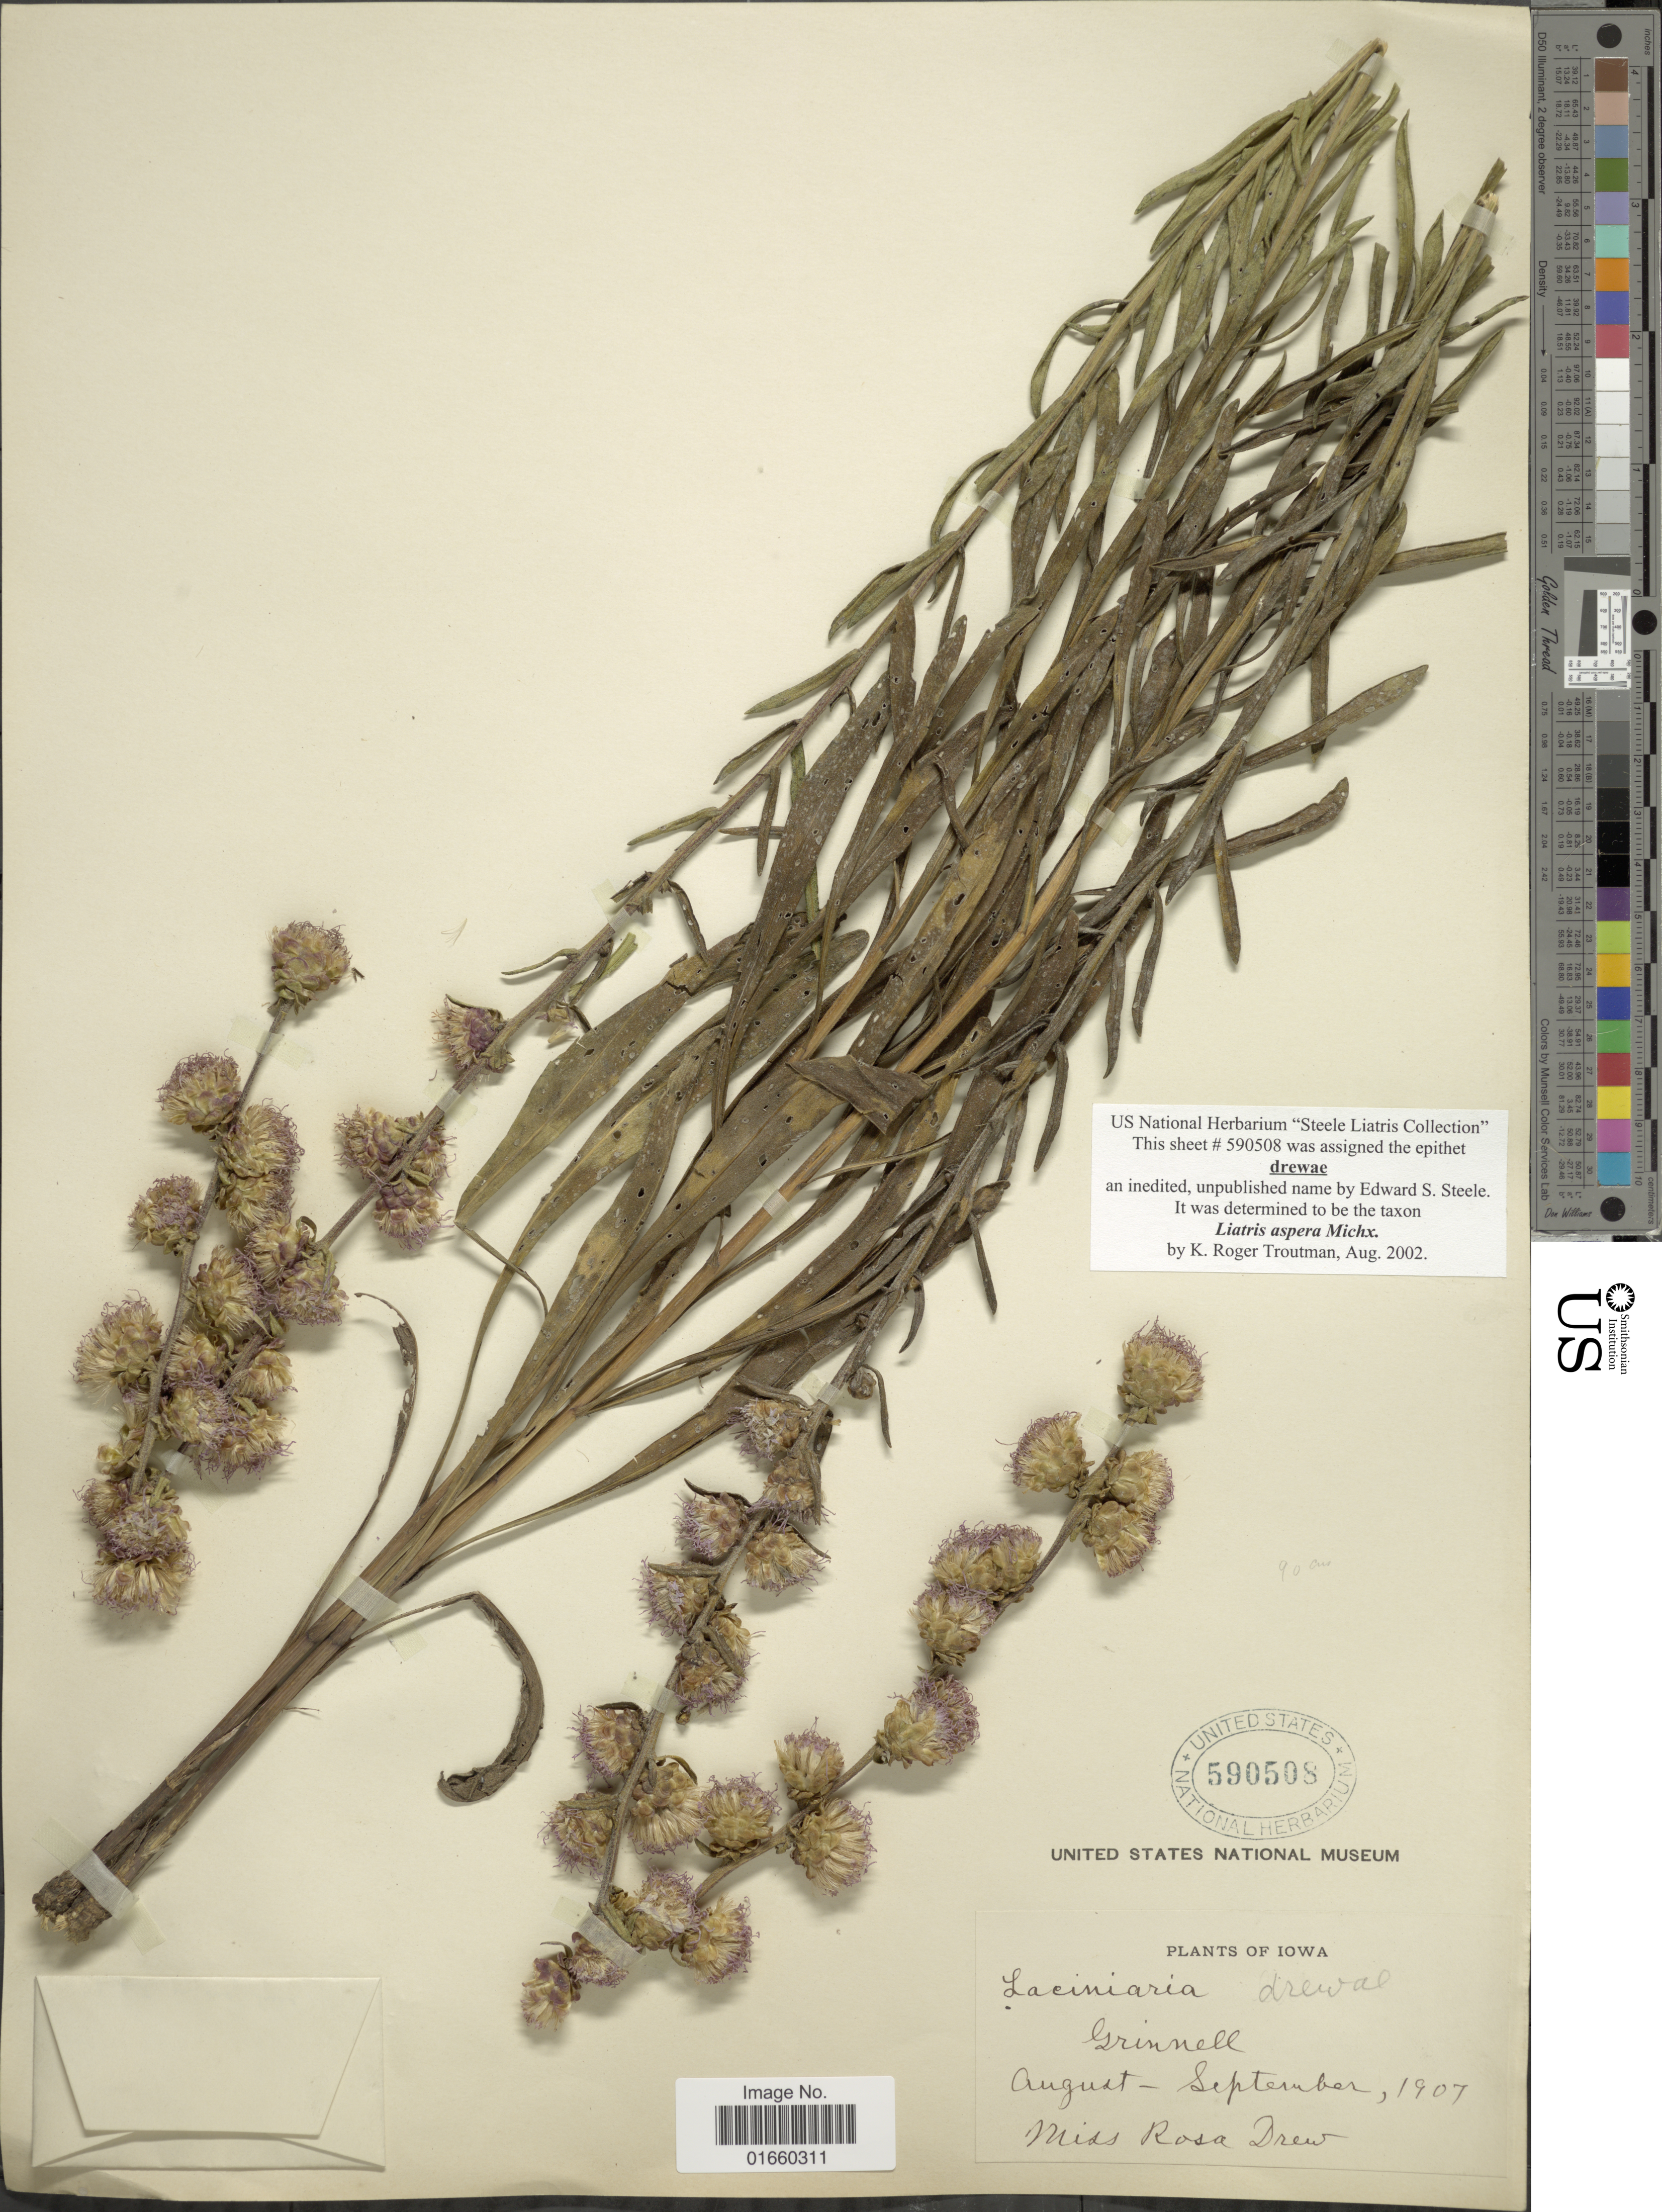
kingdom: Plantae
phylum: Tracheophyta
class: Magnoliopsida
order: Asterales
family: Asteraceae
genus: Liatris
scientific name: Liatris aspera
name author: Michx.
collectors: R. Drew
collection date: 1907-08/1907-09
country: United States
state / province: Iowa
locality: Grinnell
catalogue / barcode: US 590508